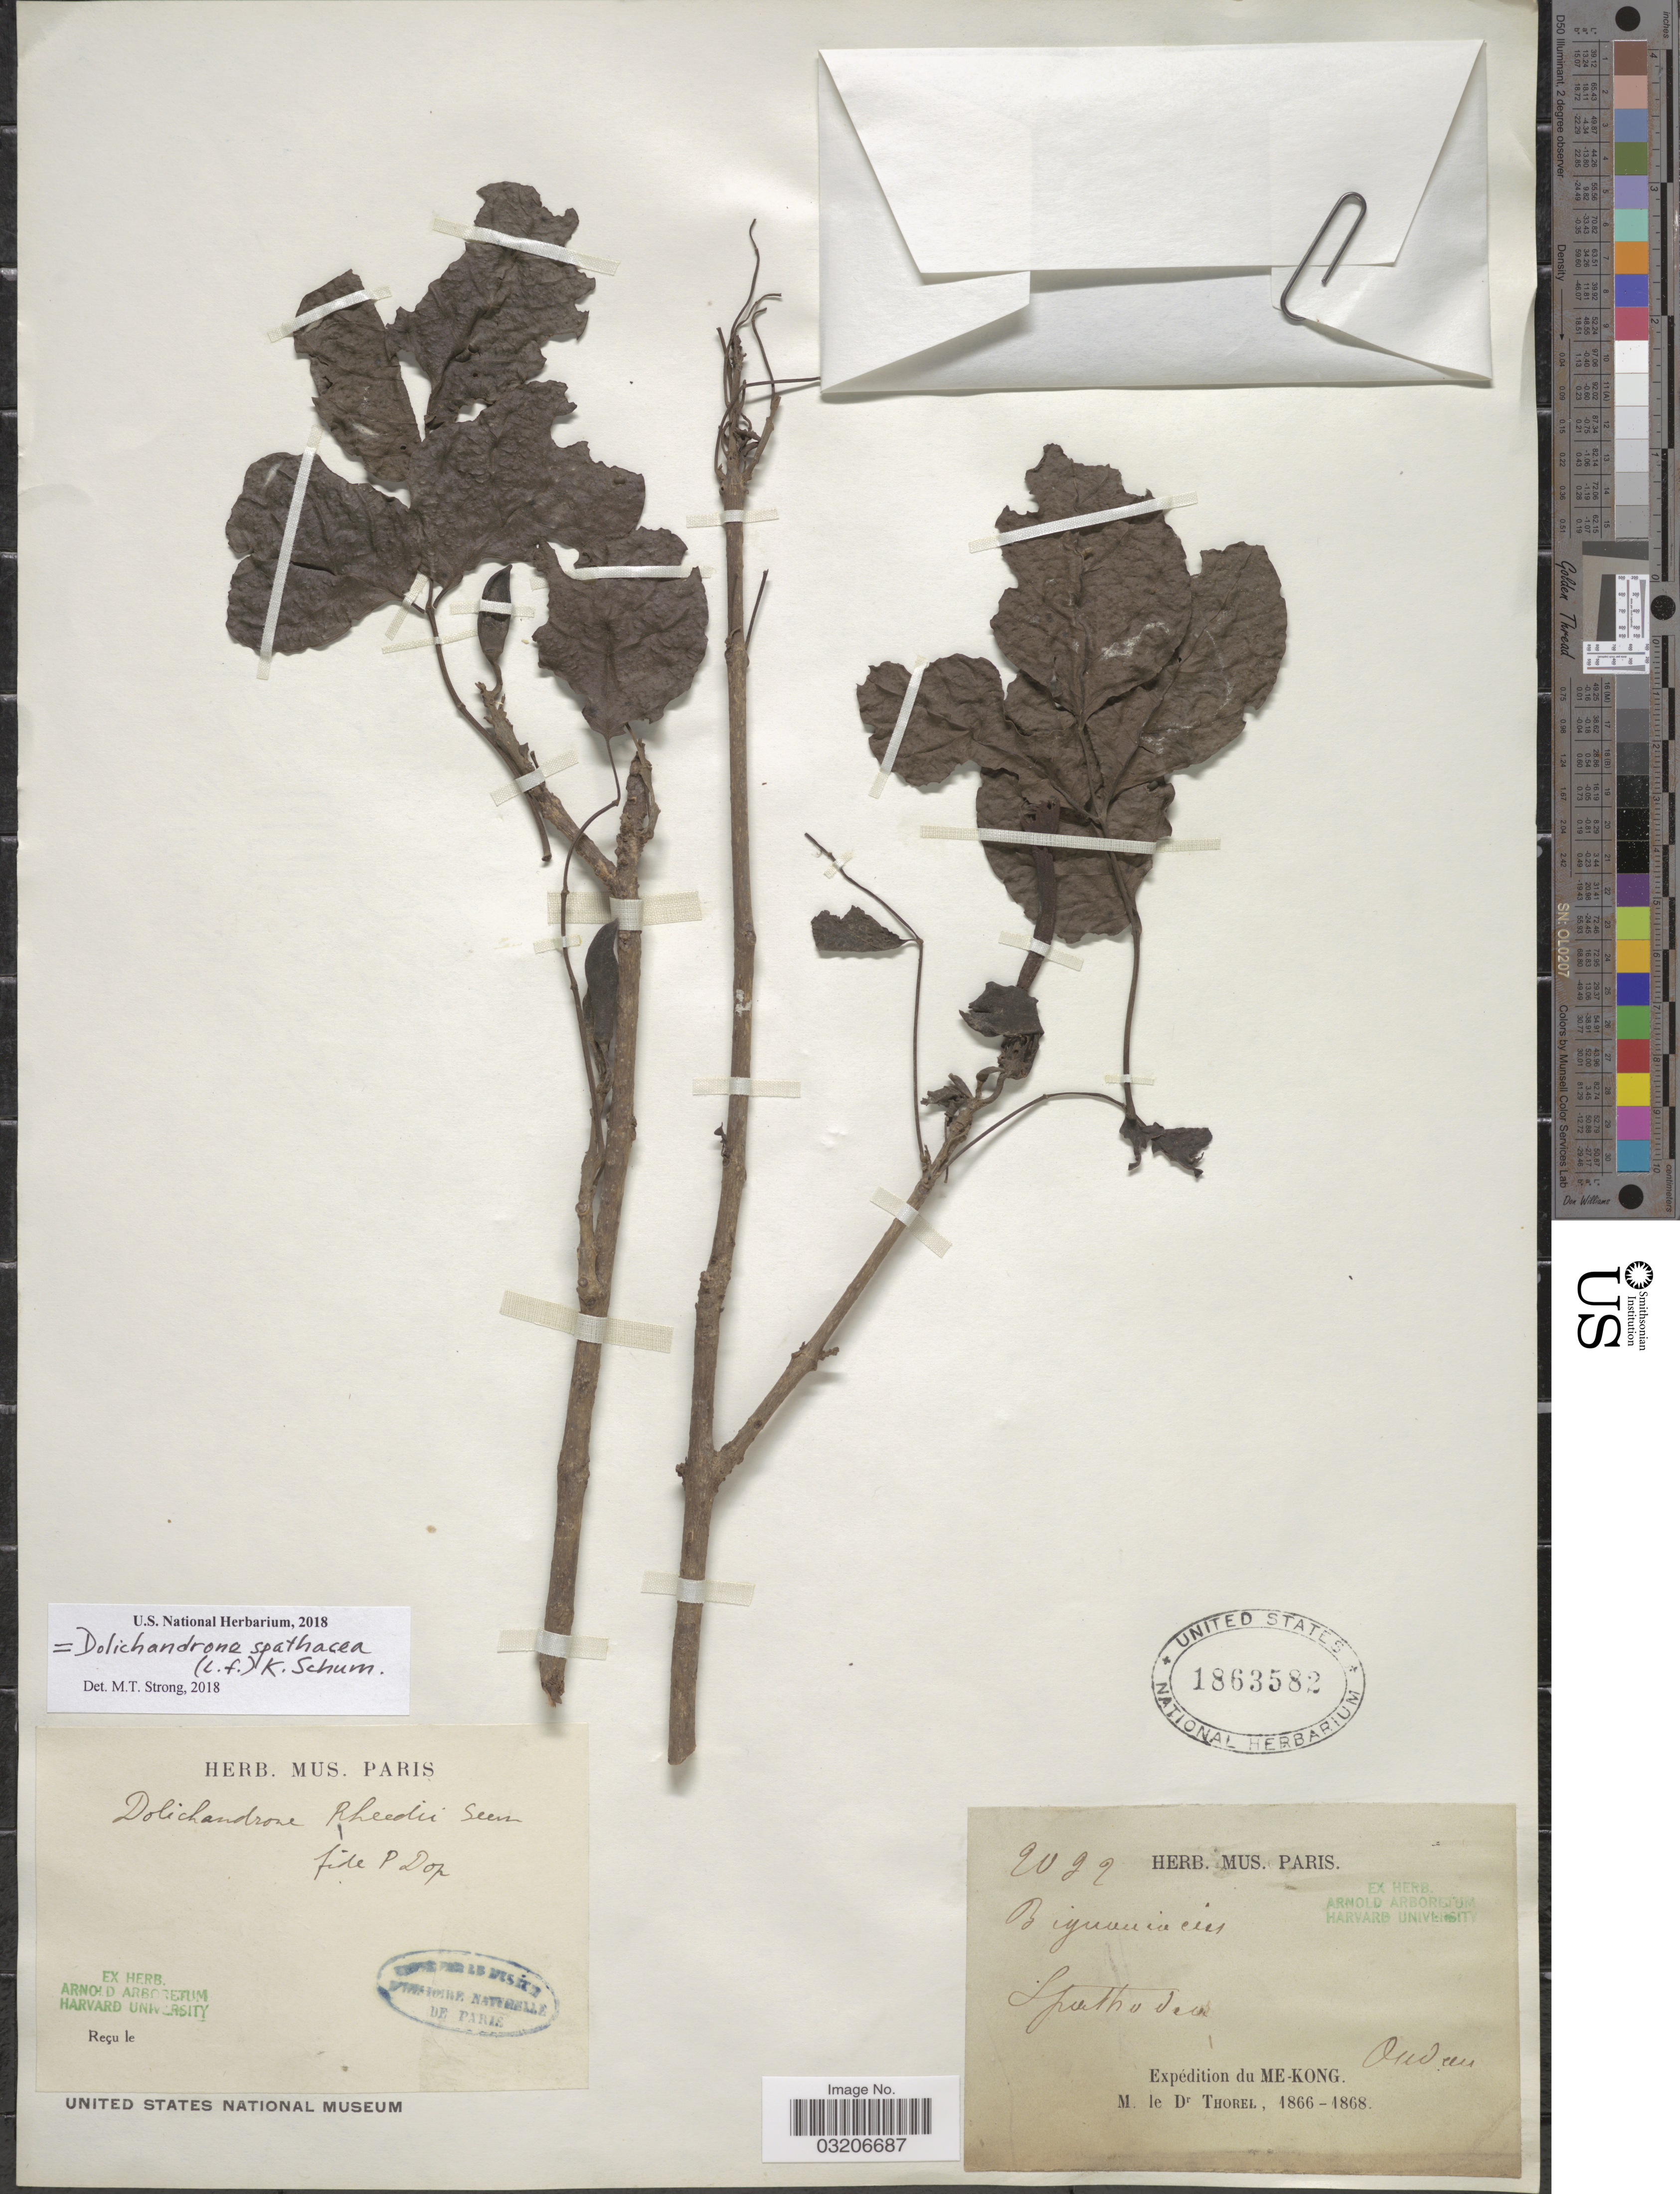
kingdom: Plantae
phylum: Tracheophyta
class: Magnoliopsida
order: Lamiales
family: Bignoniaceae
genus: Dolichandrone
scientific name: Dolichandrone spathacea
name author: (L. f.) K. Schum.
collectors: C. Thorel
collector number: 2092*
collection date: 1866/1868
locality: Oudeen [interpreted]. Me-Kong.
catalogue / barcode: US 1863582